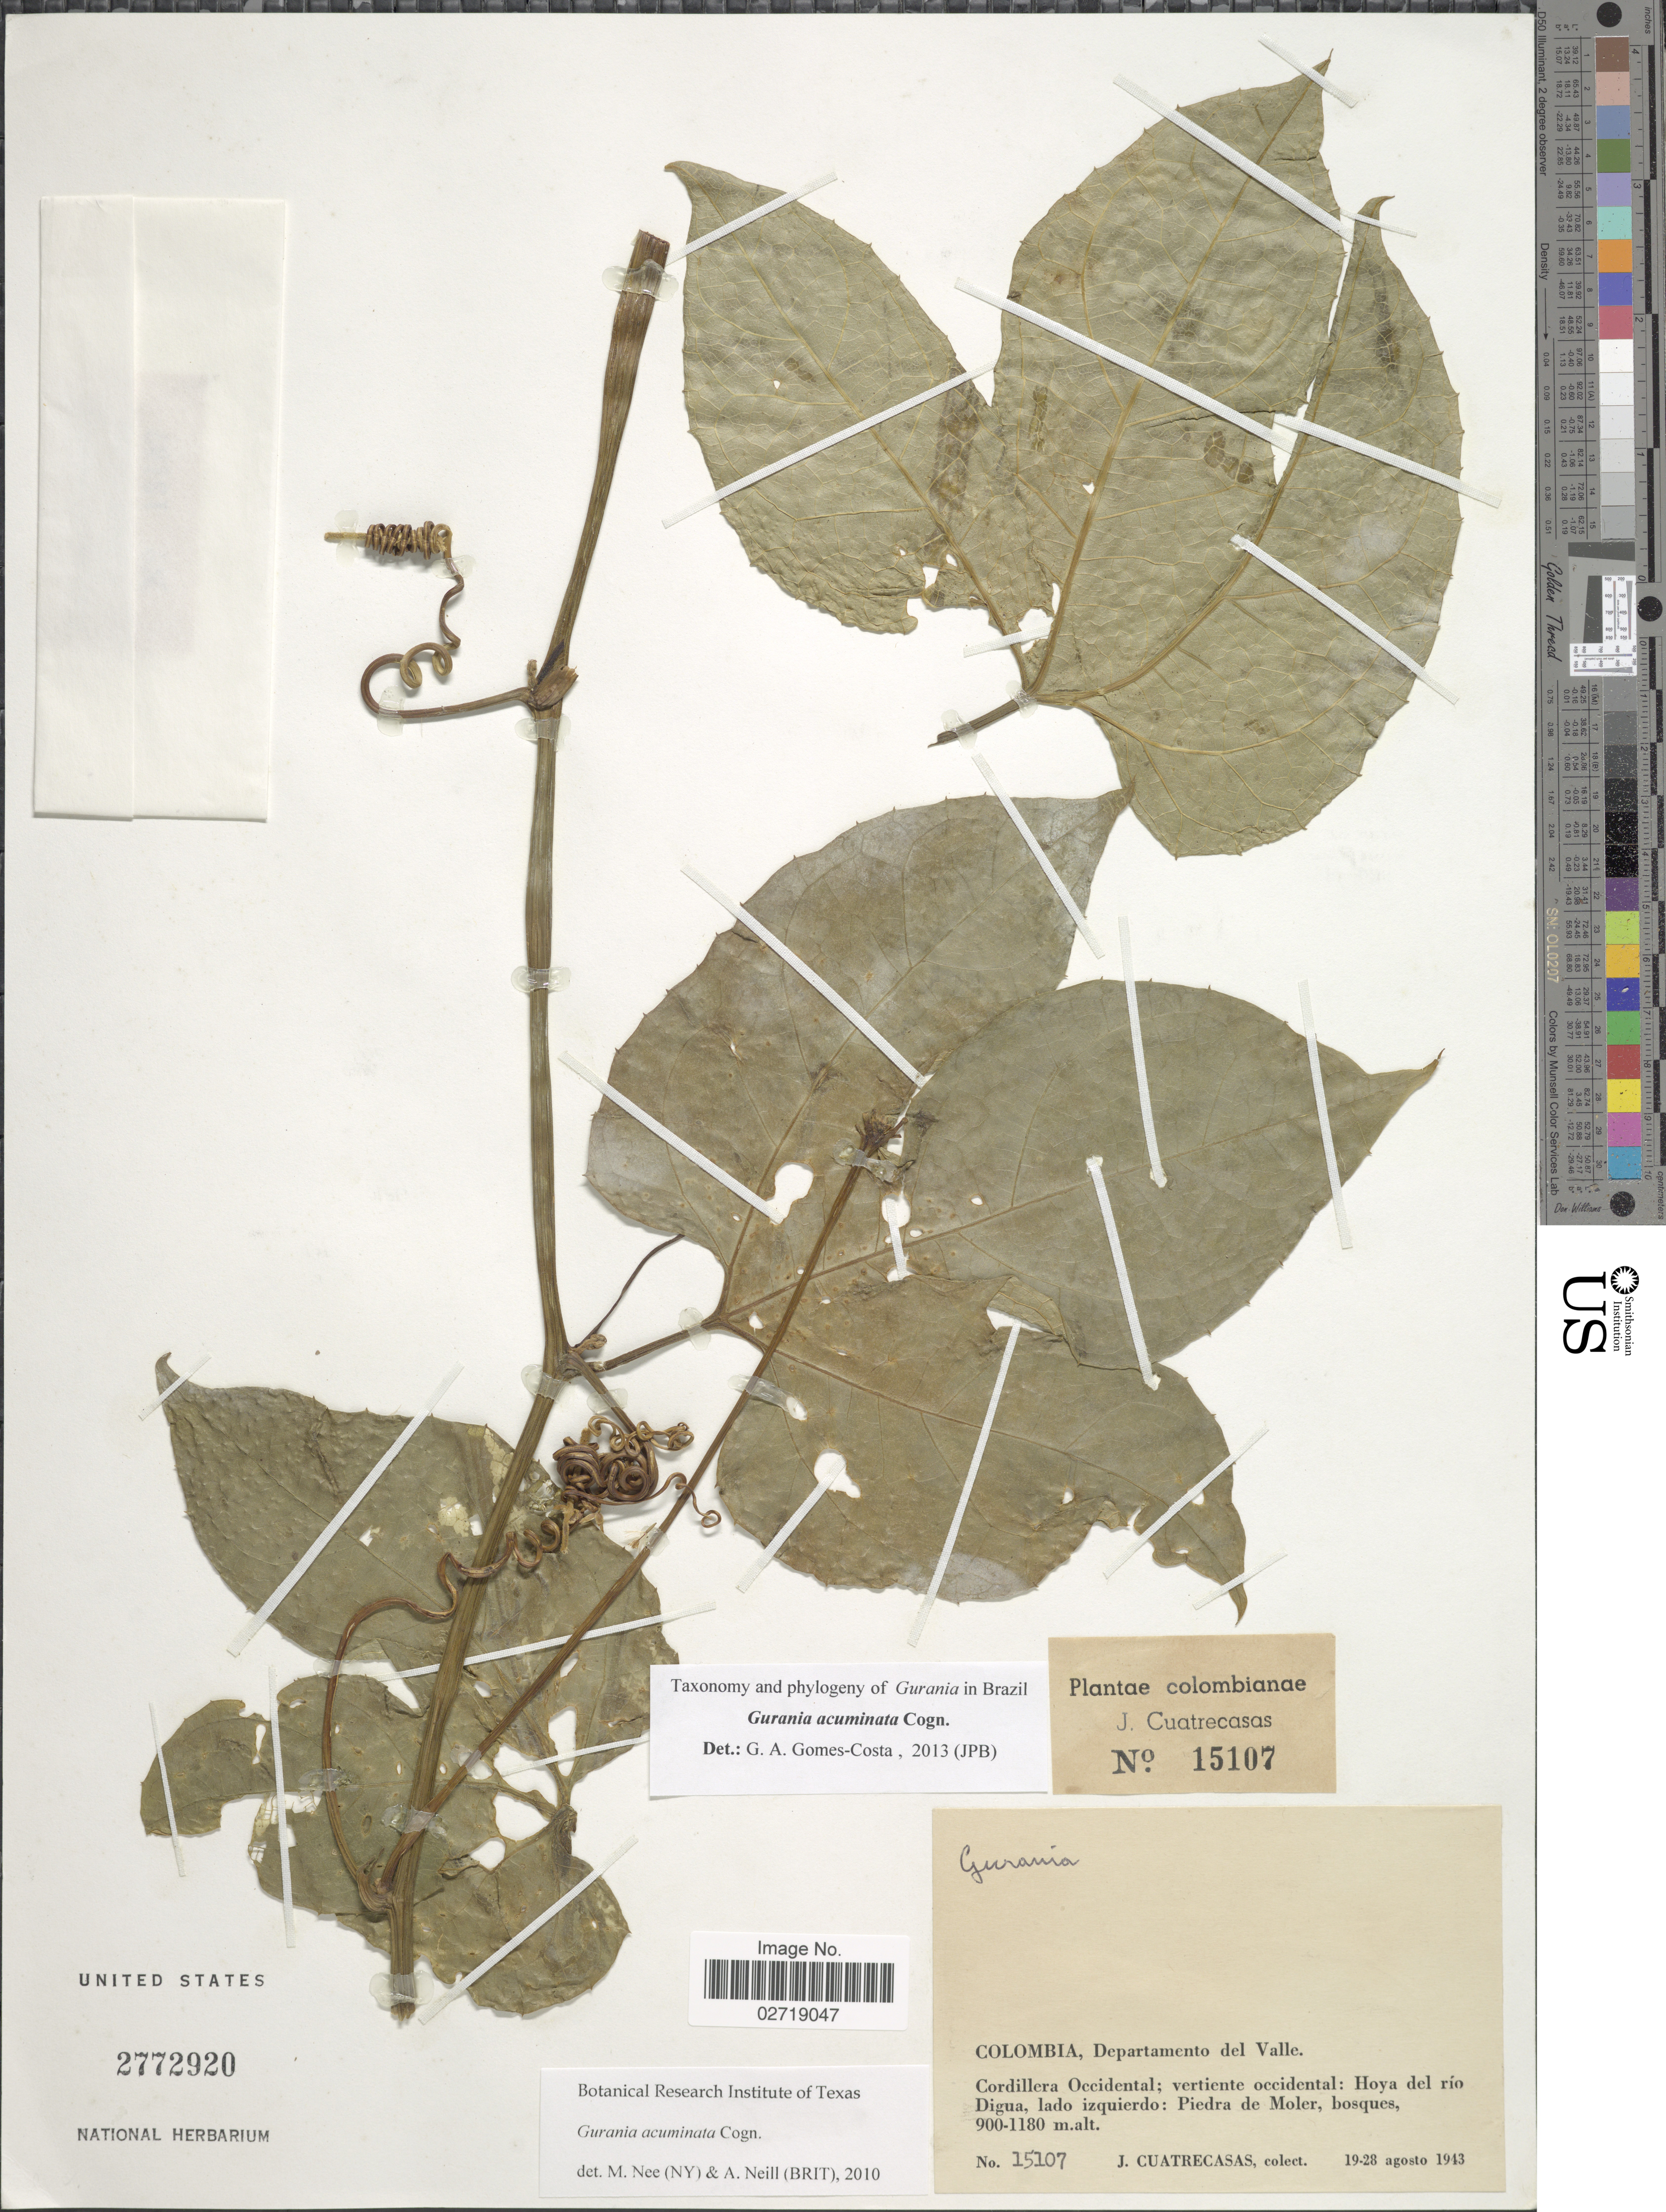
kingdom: Plantae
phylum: Tracheophyta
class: Magnoliopsida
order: Cucurbitales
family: Cucurbitaceae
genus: Gurania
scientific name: Gurania acuminata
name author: Cogn.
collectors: J. Cuatrecasas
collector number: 15107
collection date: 1943-08-19/1943-08-28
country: Colombia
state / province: Valle del Cauca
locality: Departamento del Valle. Cordillera Occidental: vertiente occidental: Hoya del rio Digua, lado izquierdo: Piedra de Moler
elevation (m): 900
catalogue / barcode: US 2772920